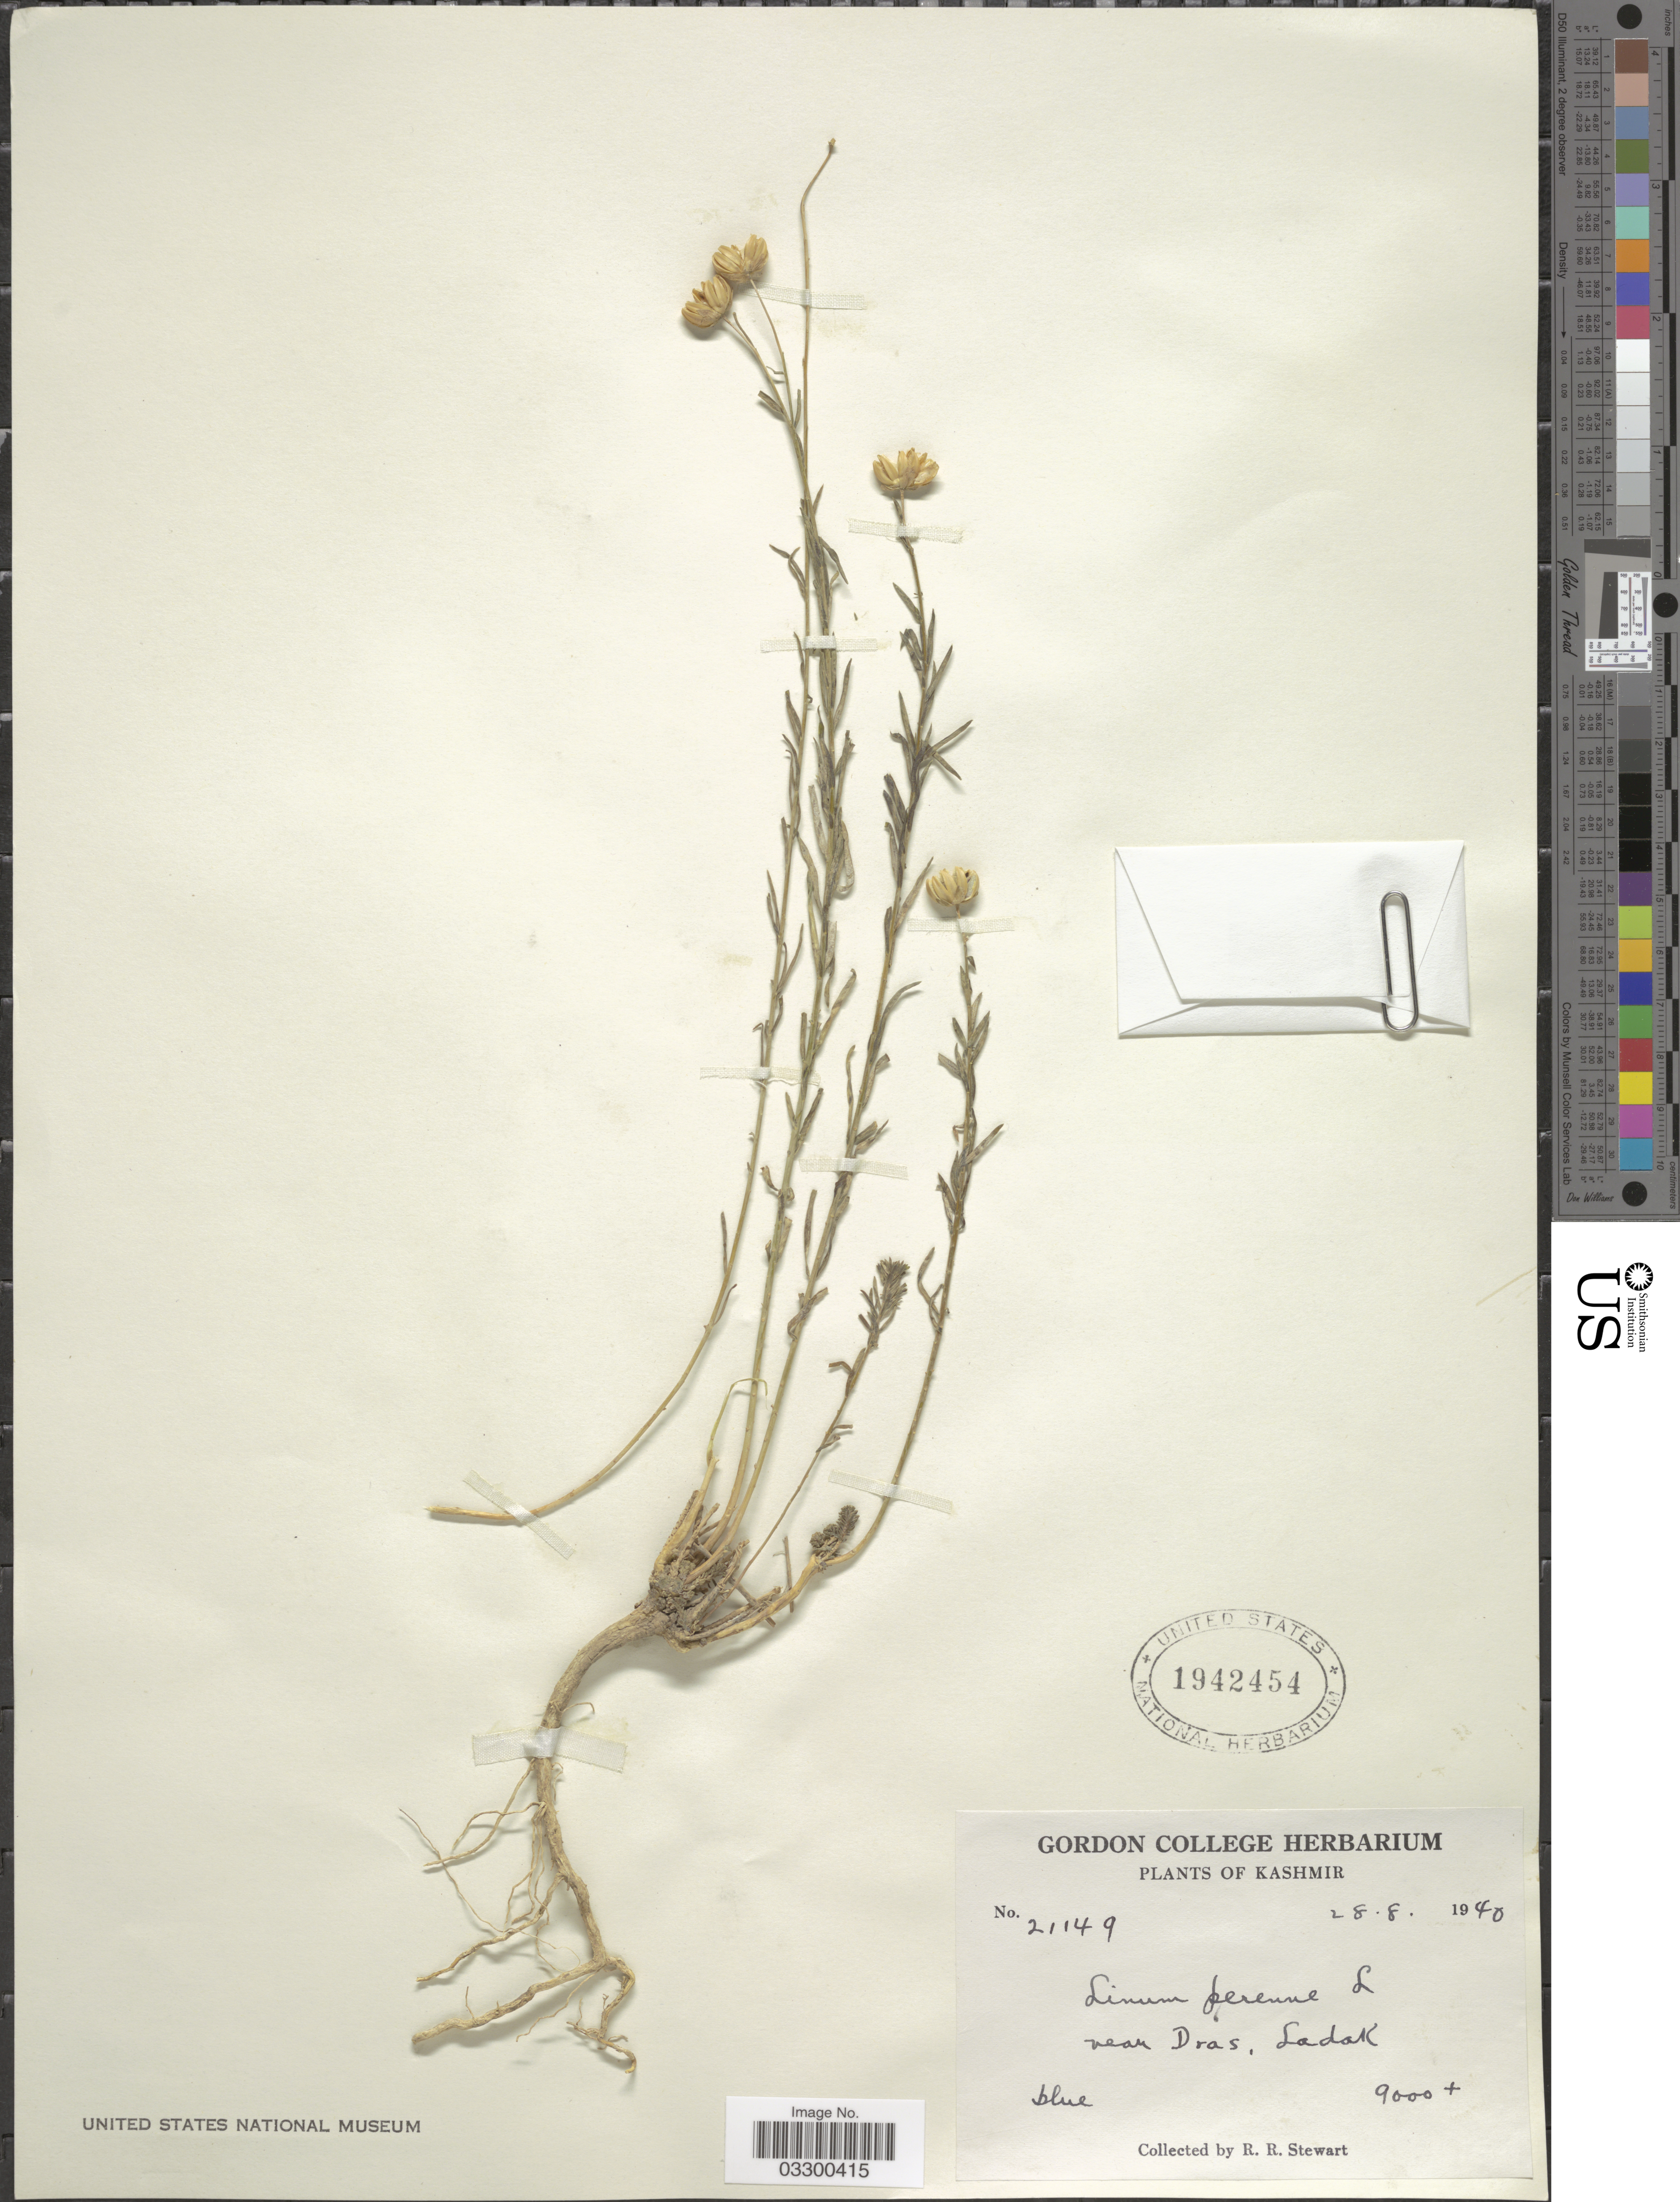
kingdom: Plantae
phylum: Tracheophyta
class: Magnoliopsida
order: Malpighiales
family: Linaceae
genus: Linum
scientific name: Linum perenne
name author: L.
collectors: R. Stewart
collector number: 21149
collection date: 1940-08-28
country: India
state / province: Ladakh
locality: Kashmir. Near Dras, Ladak.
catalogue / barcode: US 1942454